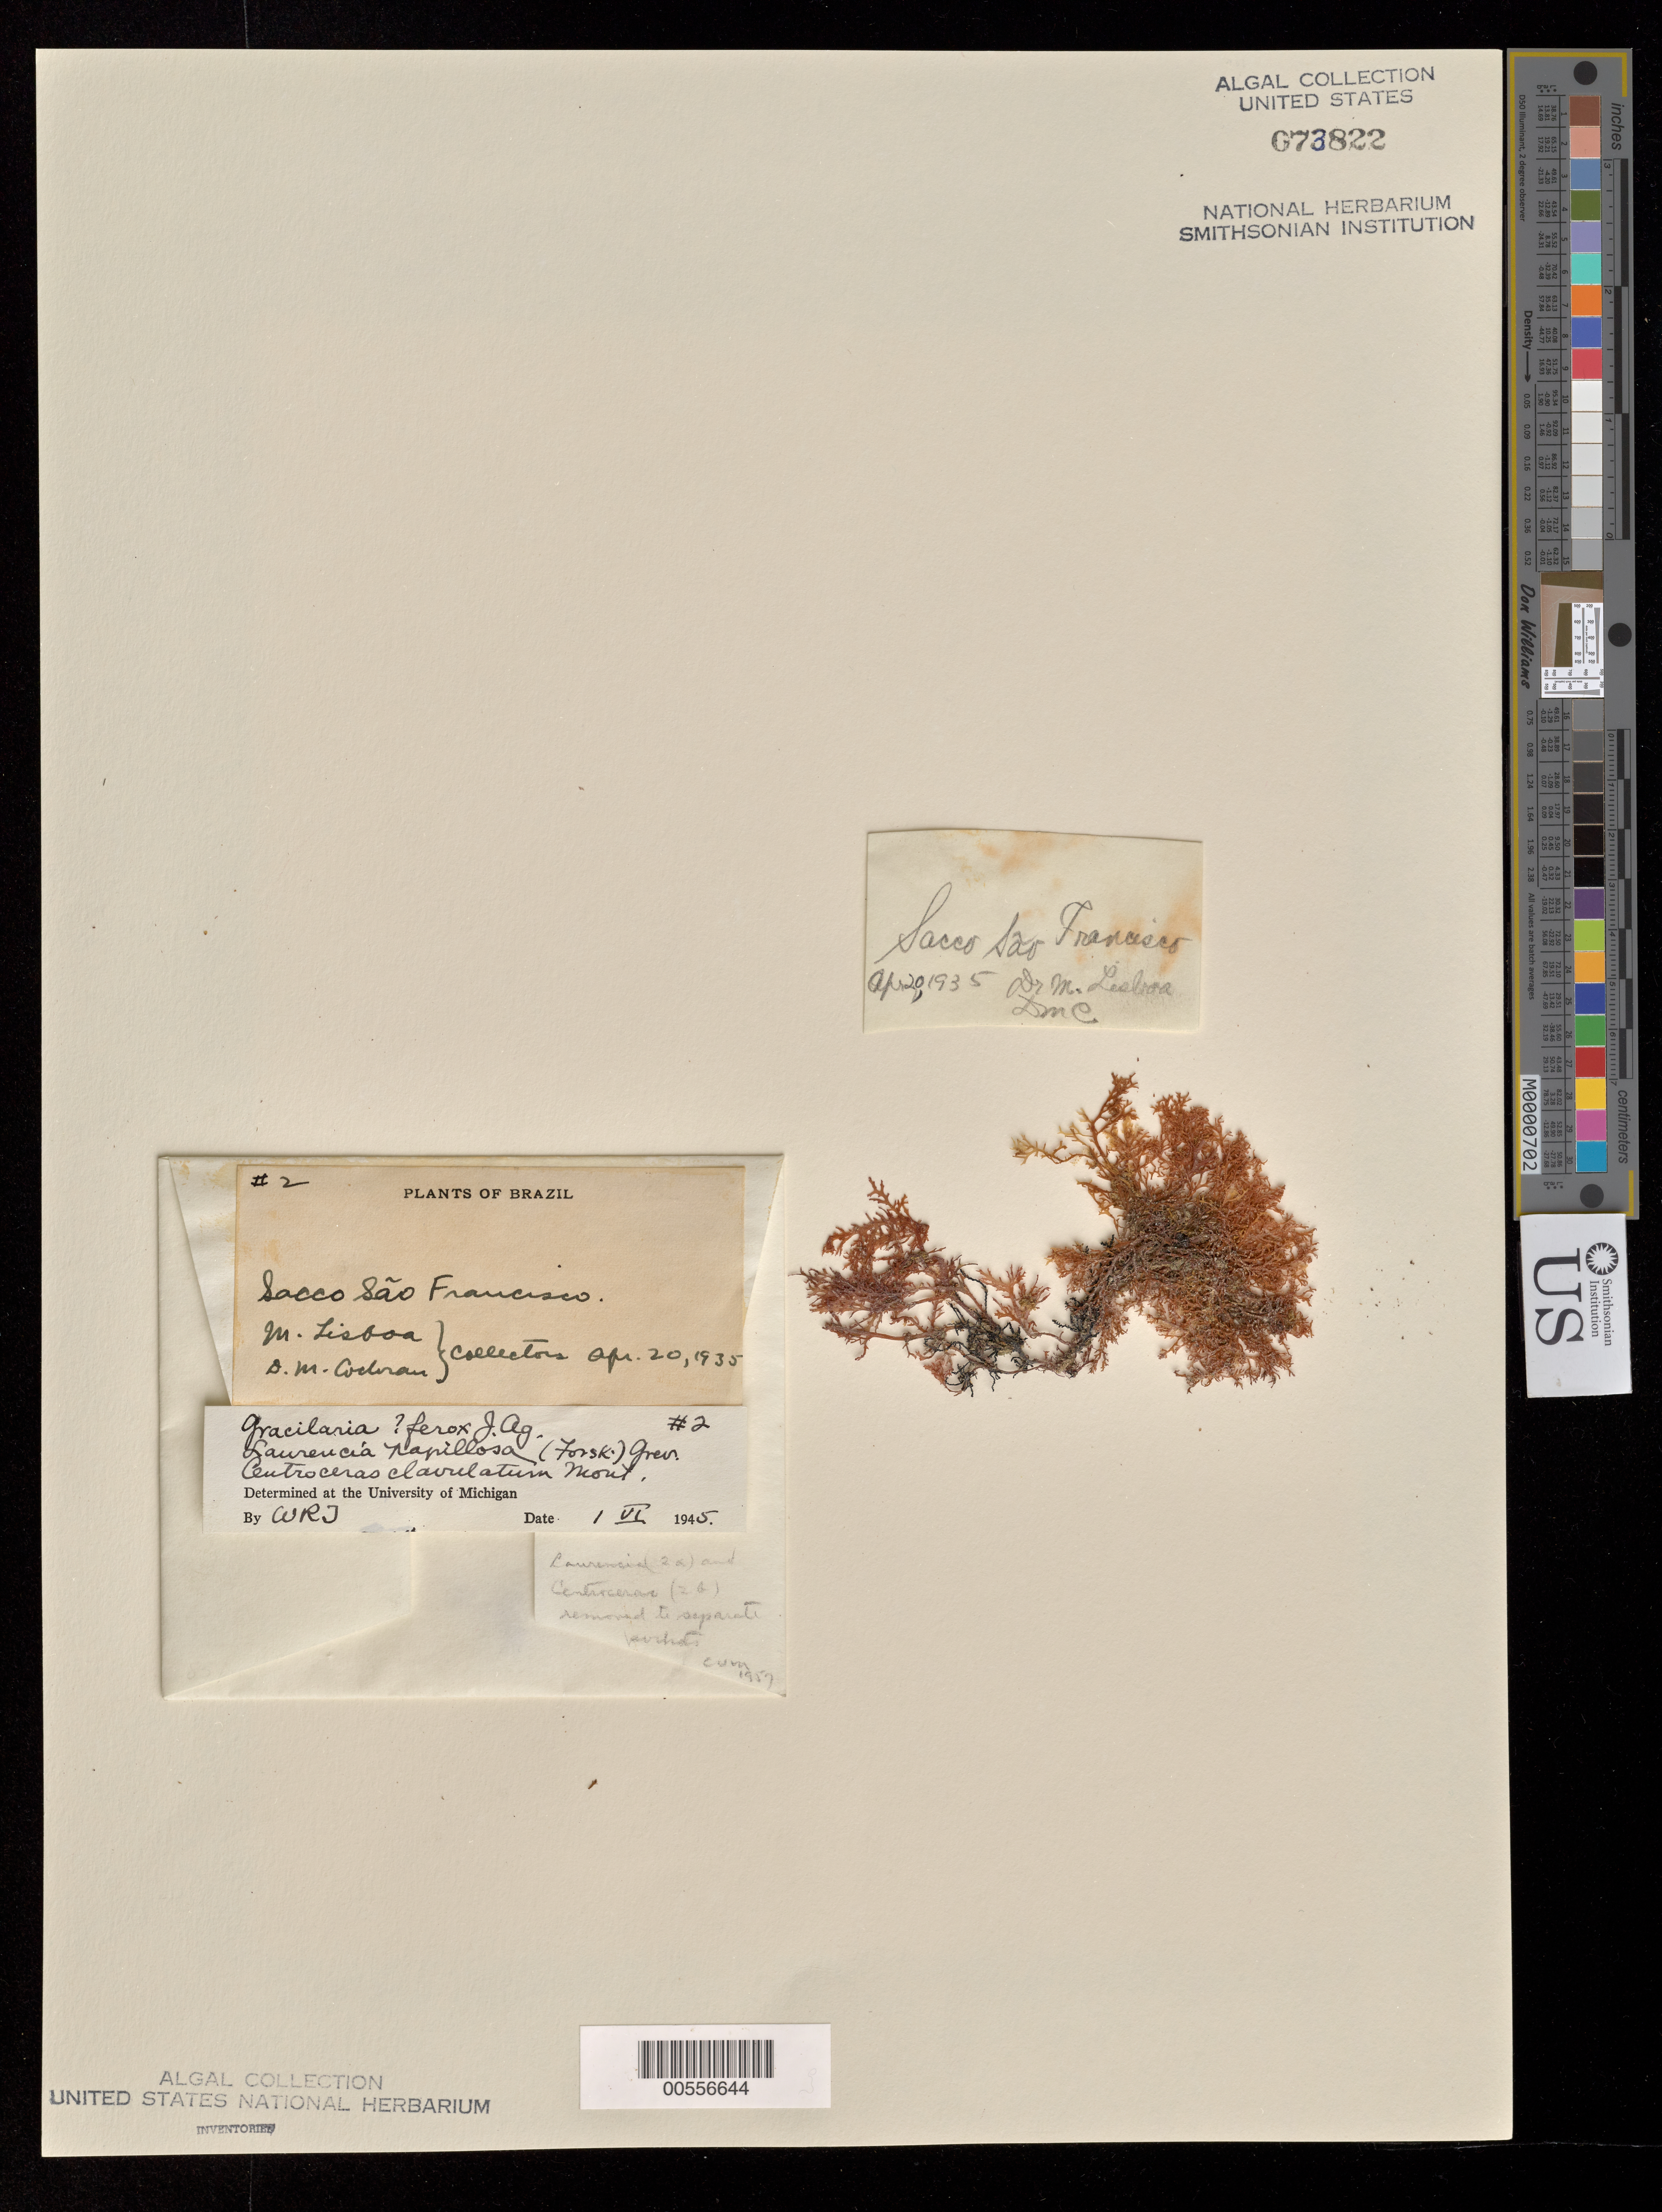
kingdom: Plantae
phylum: Rhodophyta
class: Florideophyceae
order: Gracilariales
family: Gracilariaceae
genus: Gracilaria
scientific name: Gracilaria ferox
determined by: Taylor, William R.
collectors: M. Lisboa & D. M. Cochran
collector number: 2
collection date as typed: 20 Apr 1935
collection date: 1935-04-20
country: Brazil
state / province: Santa Catarina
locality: Sacco sao francisco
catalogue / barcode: US 73822